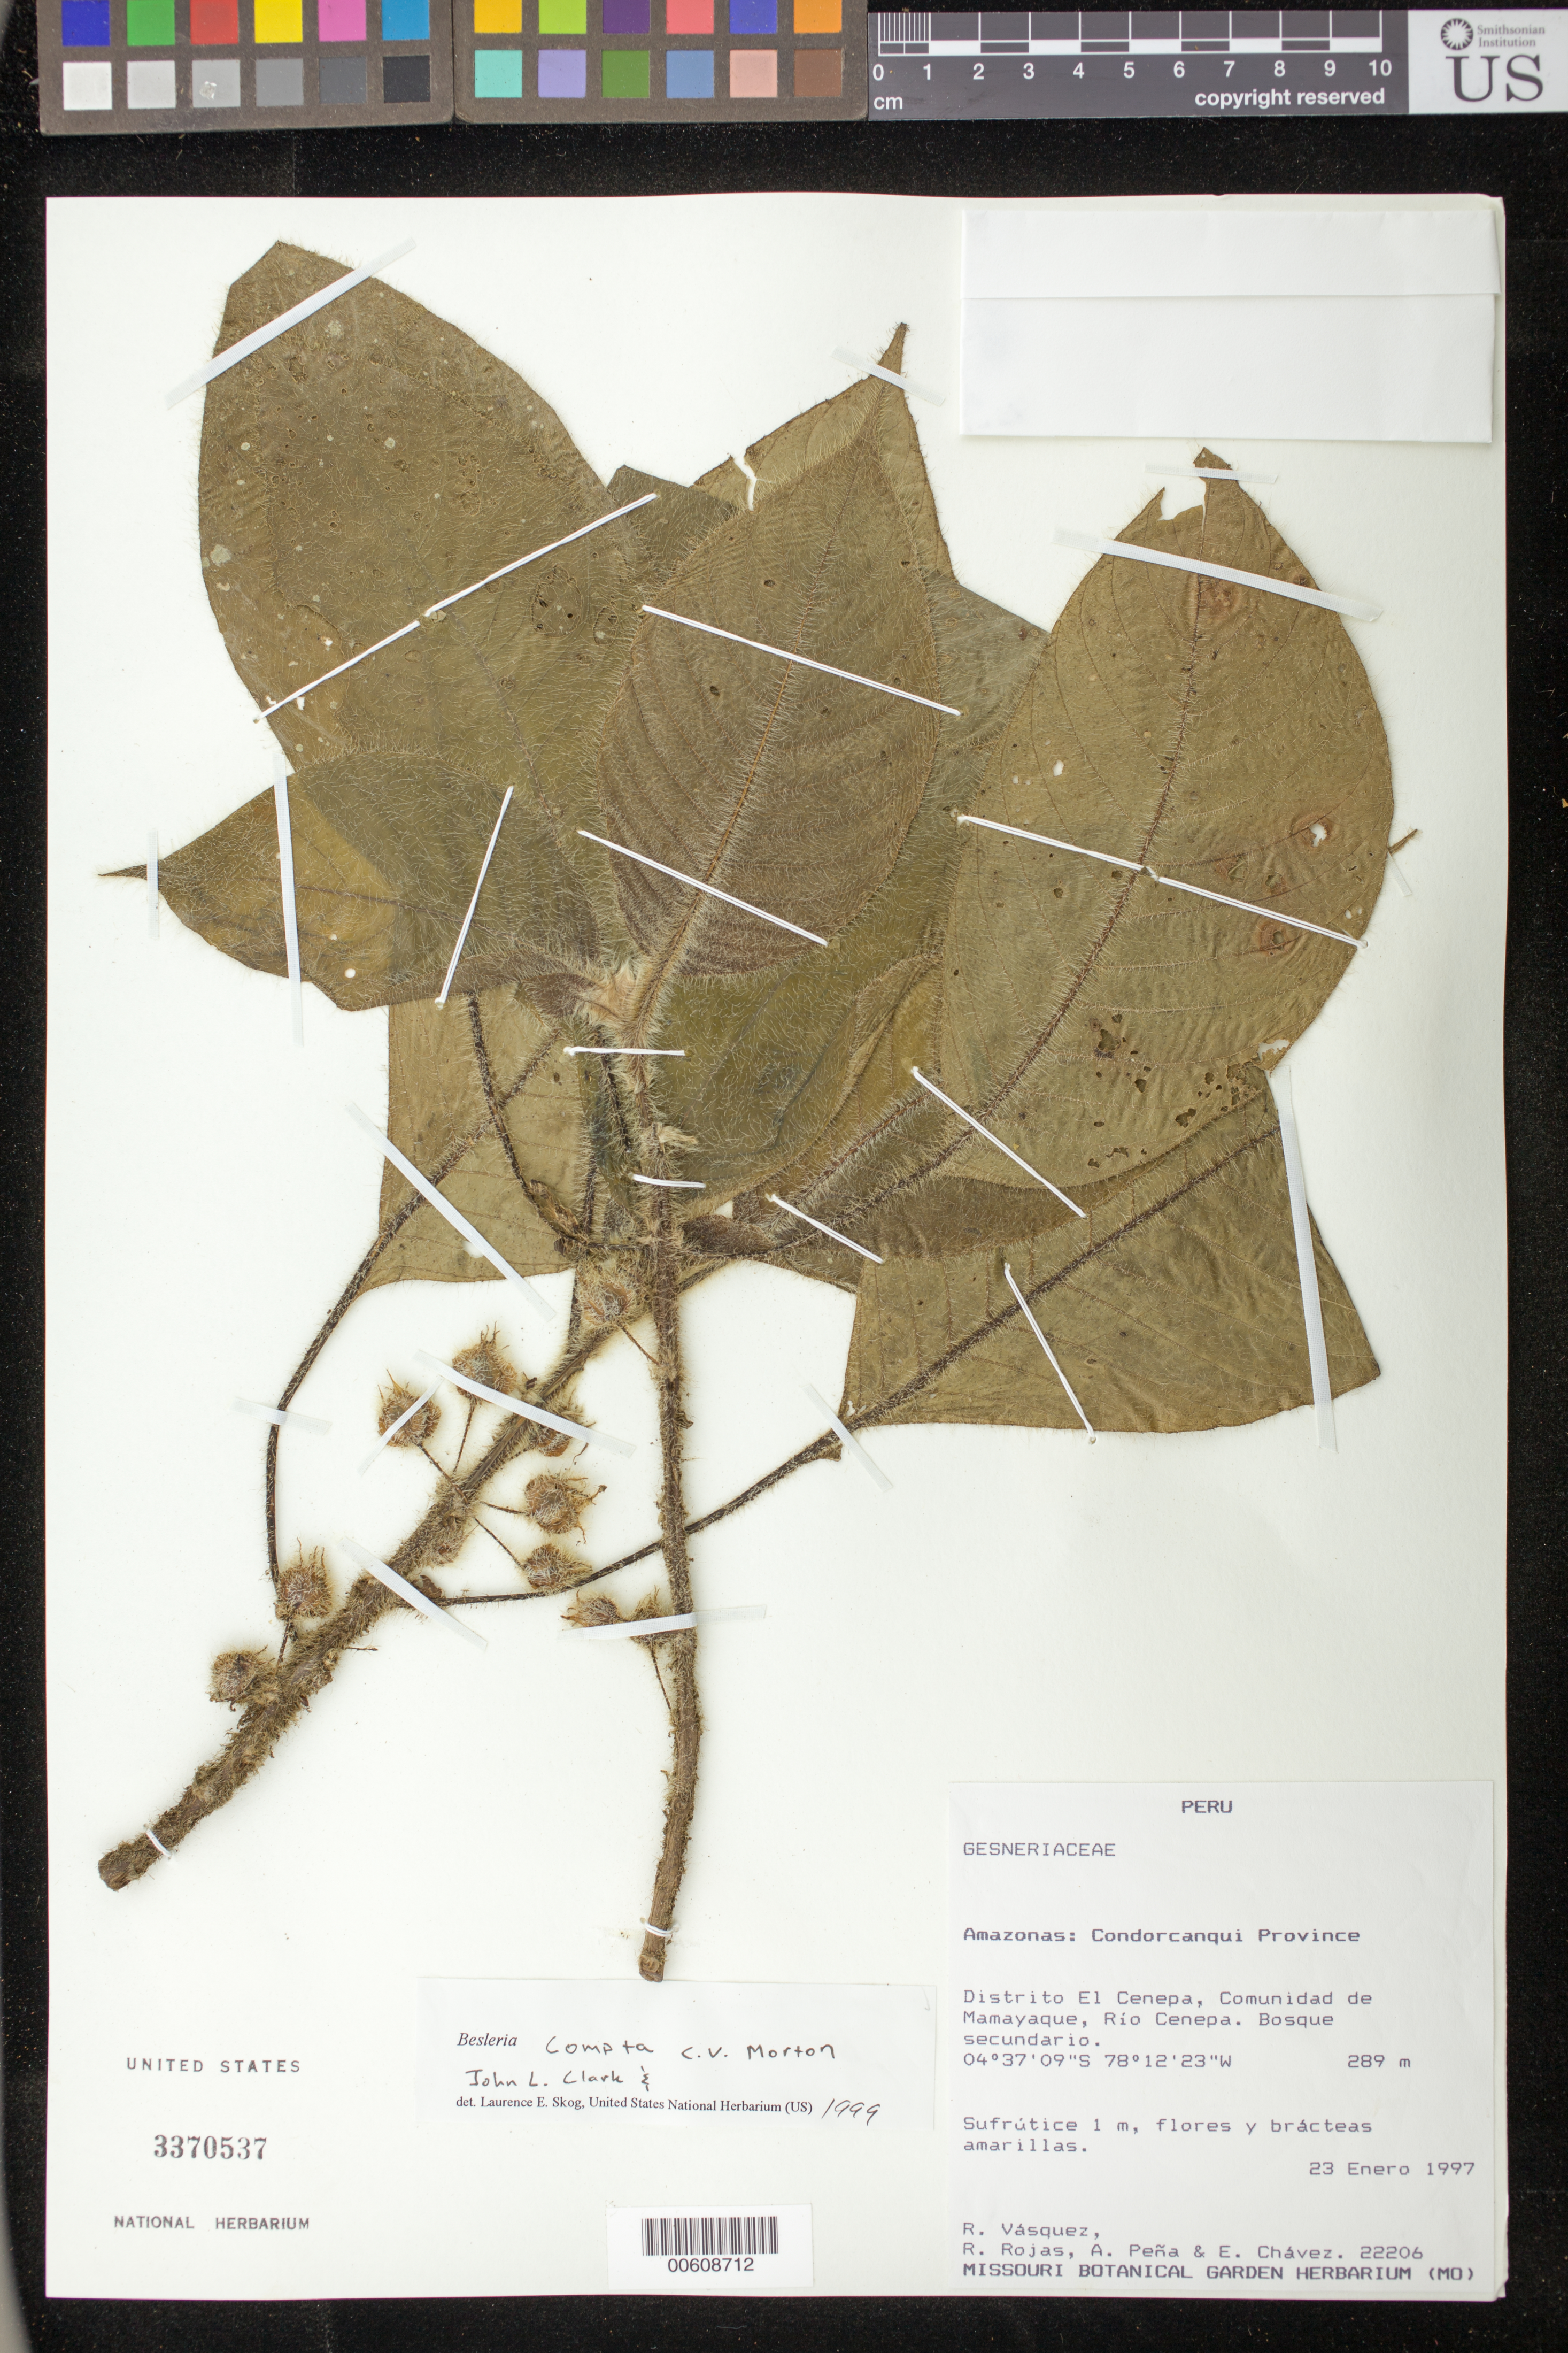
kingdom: Plantae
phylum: Tracheophyta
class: Magnoliopsida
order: Lamiales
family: Gesneriaceae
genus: Besleria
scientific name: Besleria compta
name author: C.V. Morton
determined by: Skog, Laurence E.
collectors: R. Vásquez, R. Rojas, A. Peña, E. Chávez & R. Quiaco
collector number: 22206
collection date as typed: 23 Jan 1997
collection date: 1997-01-23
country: Peru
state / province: Amazonas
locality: Prov. Condorcanqui; Dtto. El Cenepa, comunidad de Mamayaque, Río Cenepa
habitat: Bosque secundario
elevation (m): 289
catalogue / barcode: US 3370537